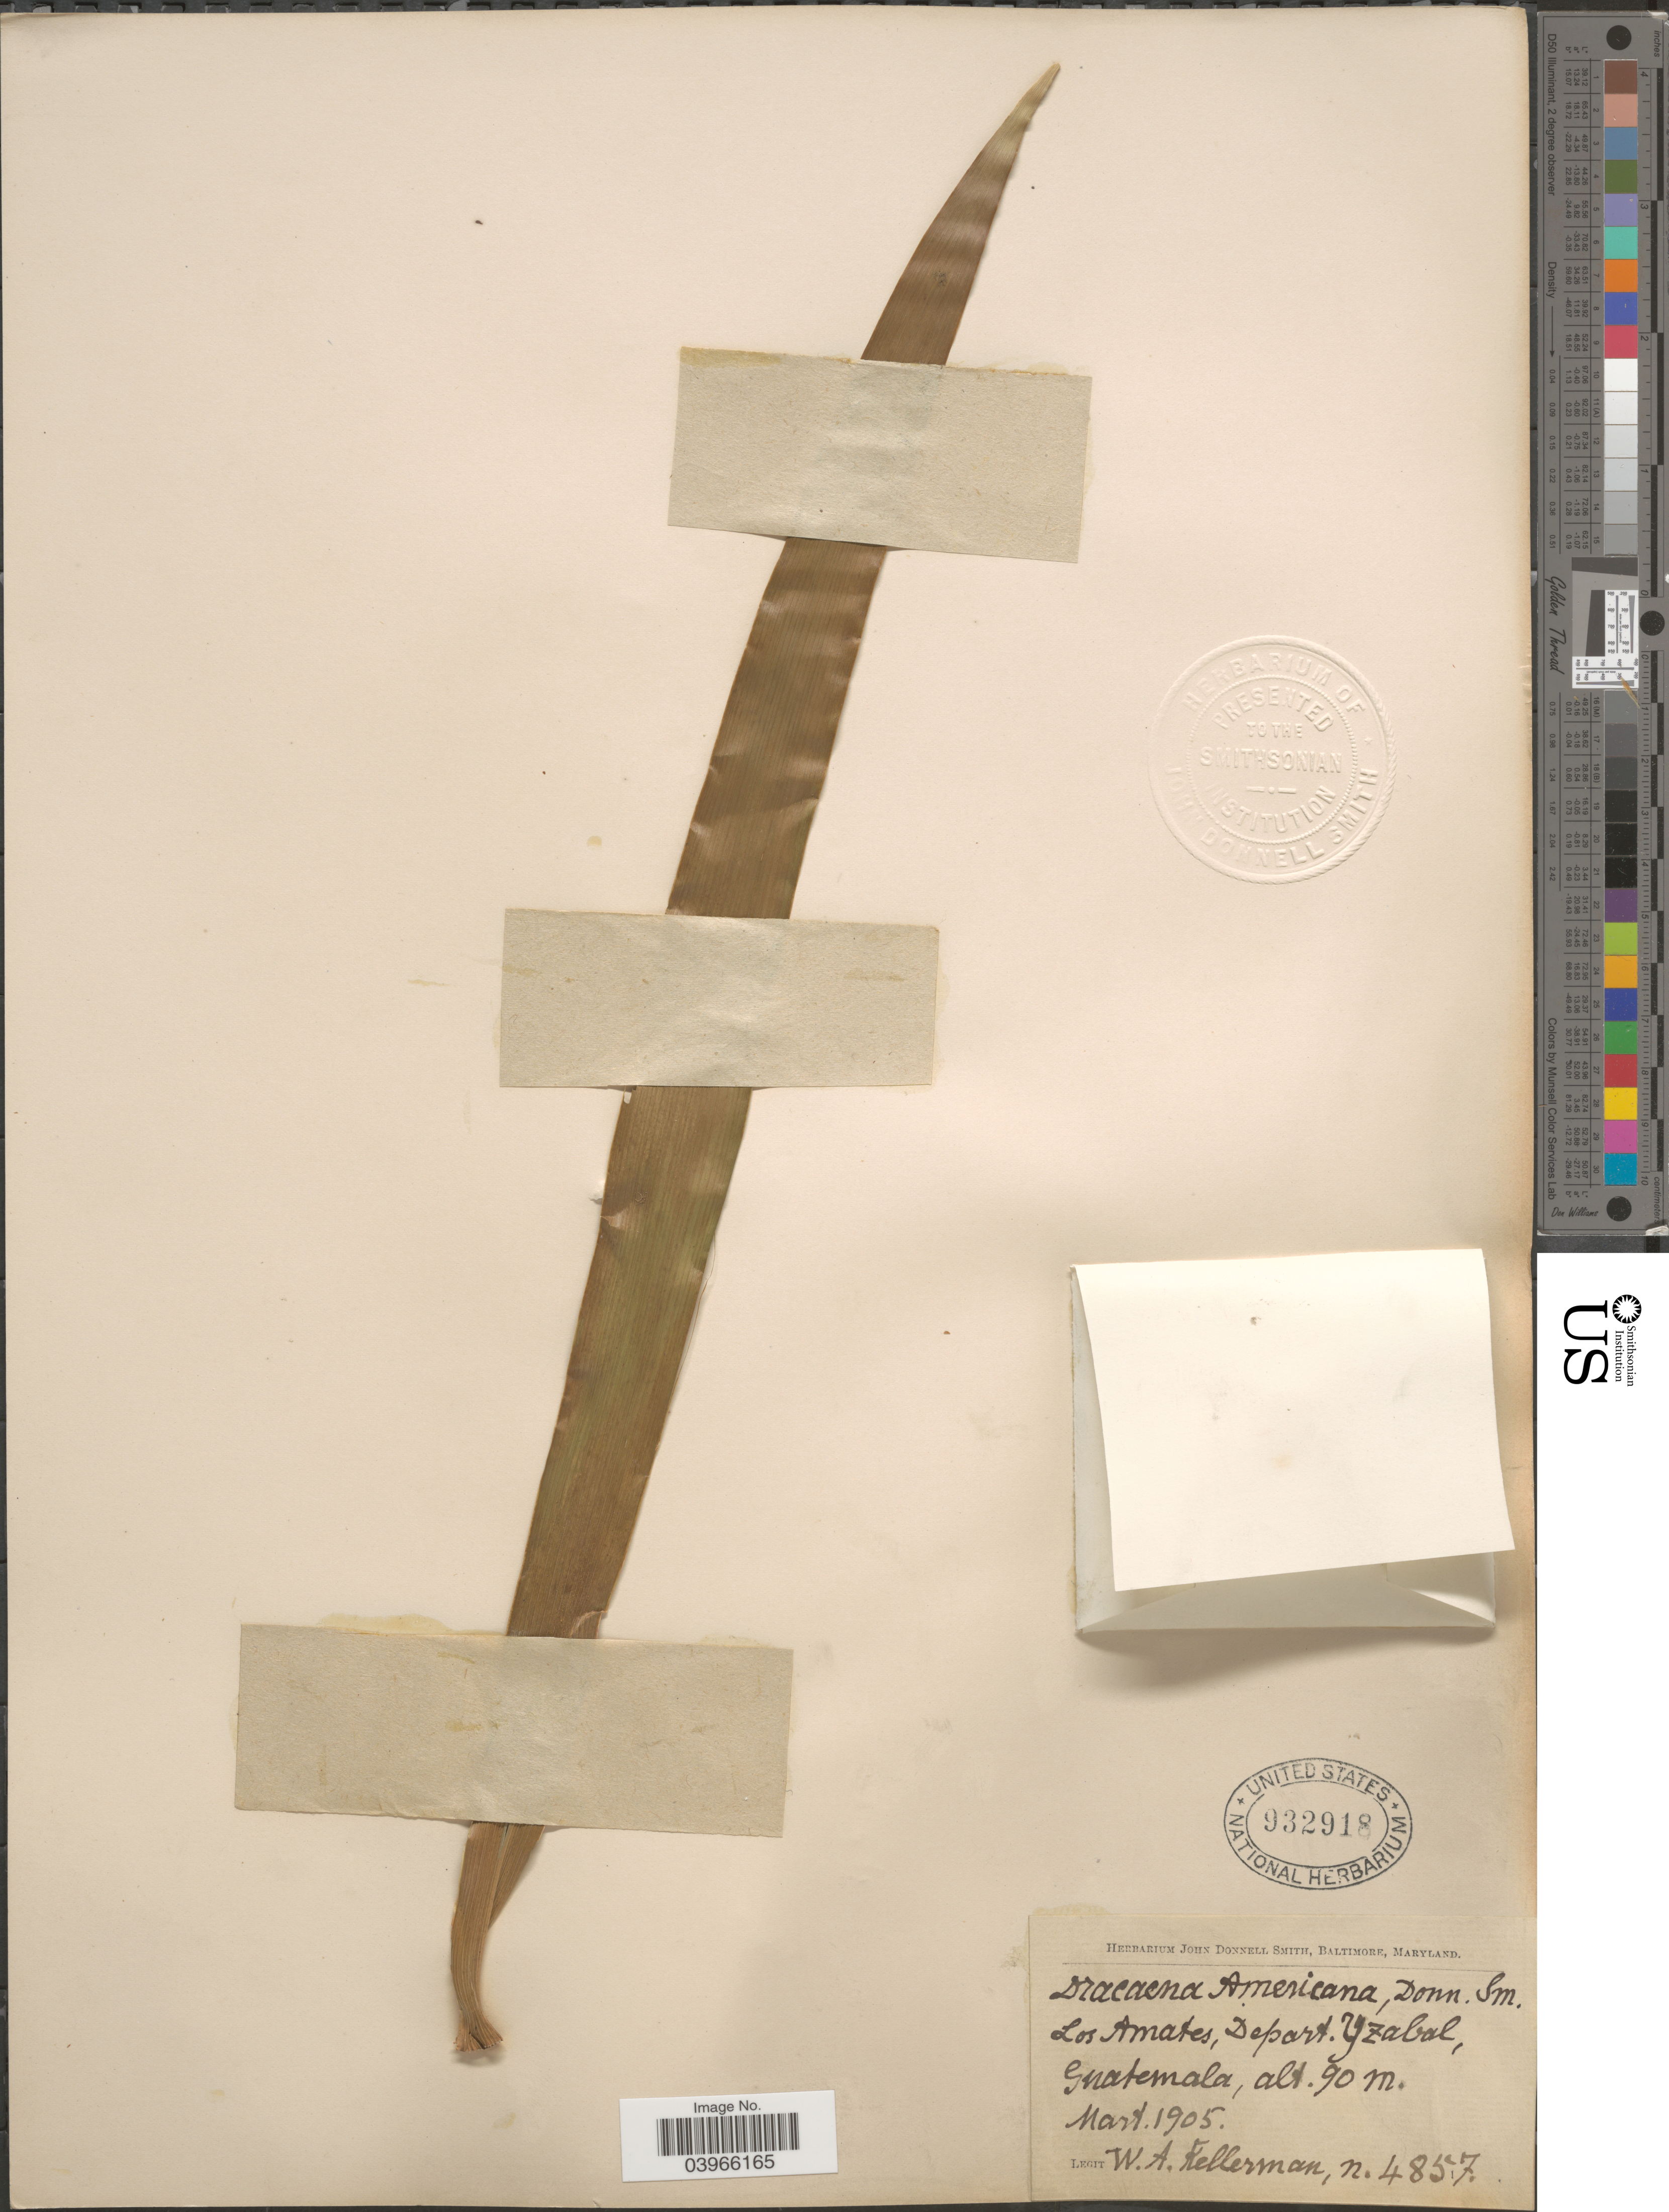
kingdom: Plantae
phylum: Tracheophyta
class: Liliopsida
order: Asparagales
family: Asparagaceae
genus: Dracaena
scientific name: Dracaena americana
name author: Donn. Sm. in Sarg.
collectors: W. Kellerman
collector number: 4857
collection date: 1905-03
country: Guatemala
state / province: Izabal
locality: Los Amates, Depart. Yzabal.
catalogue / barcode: US 932918